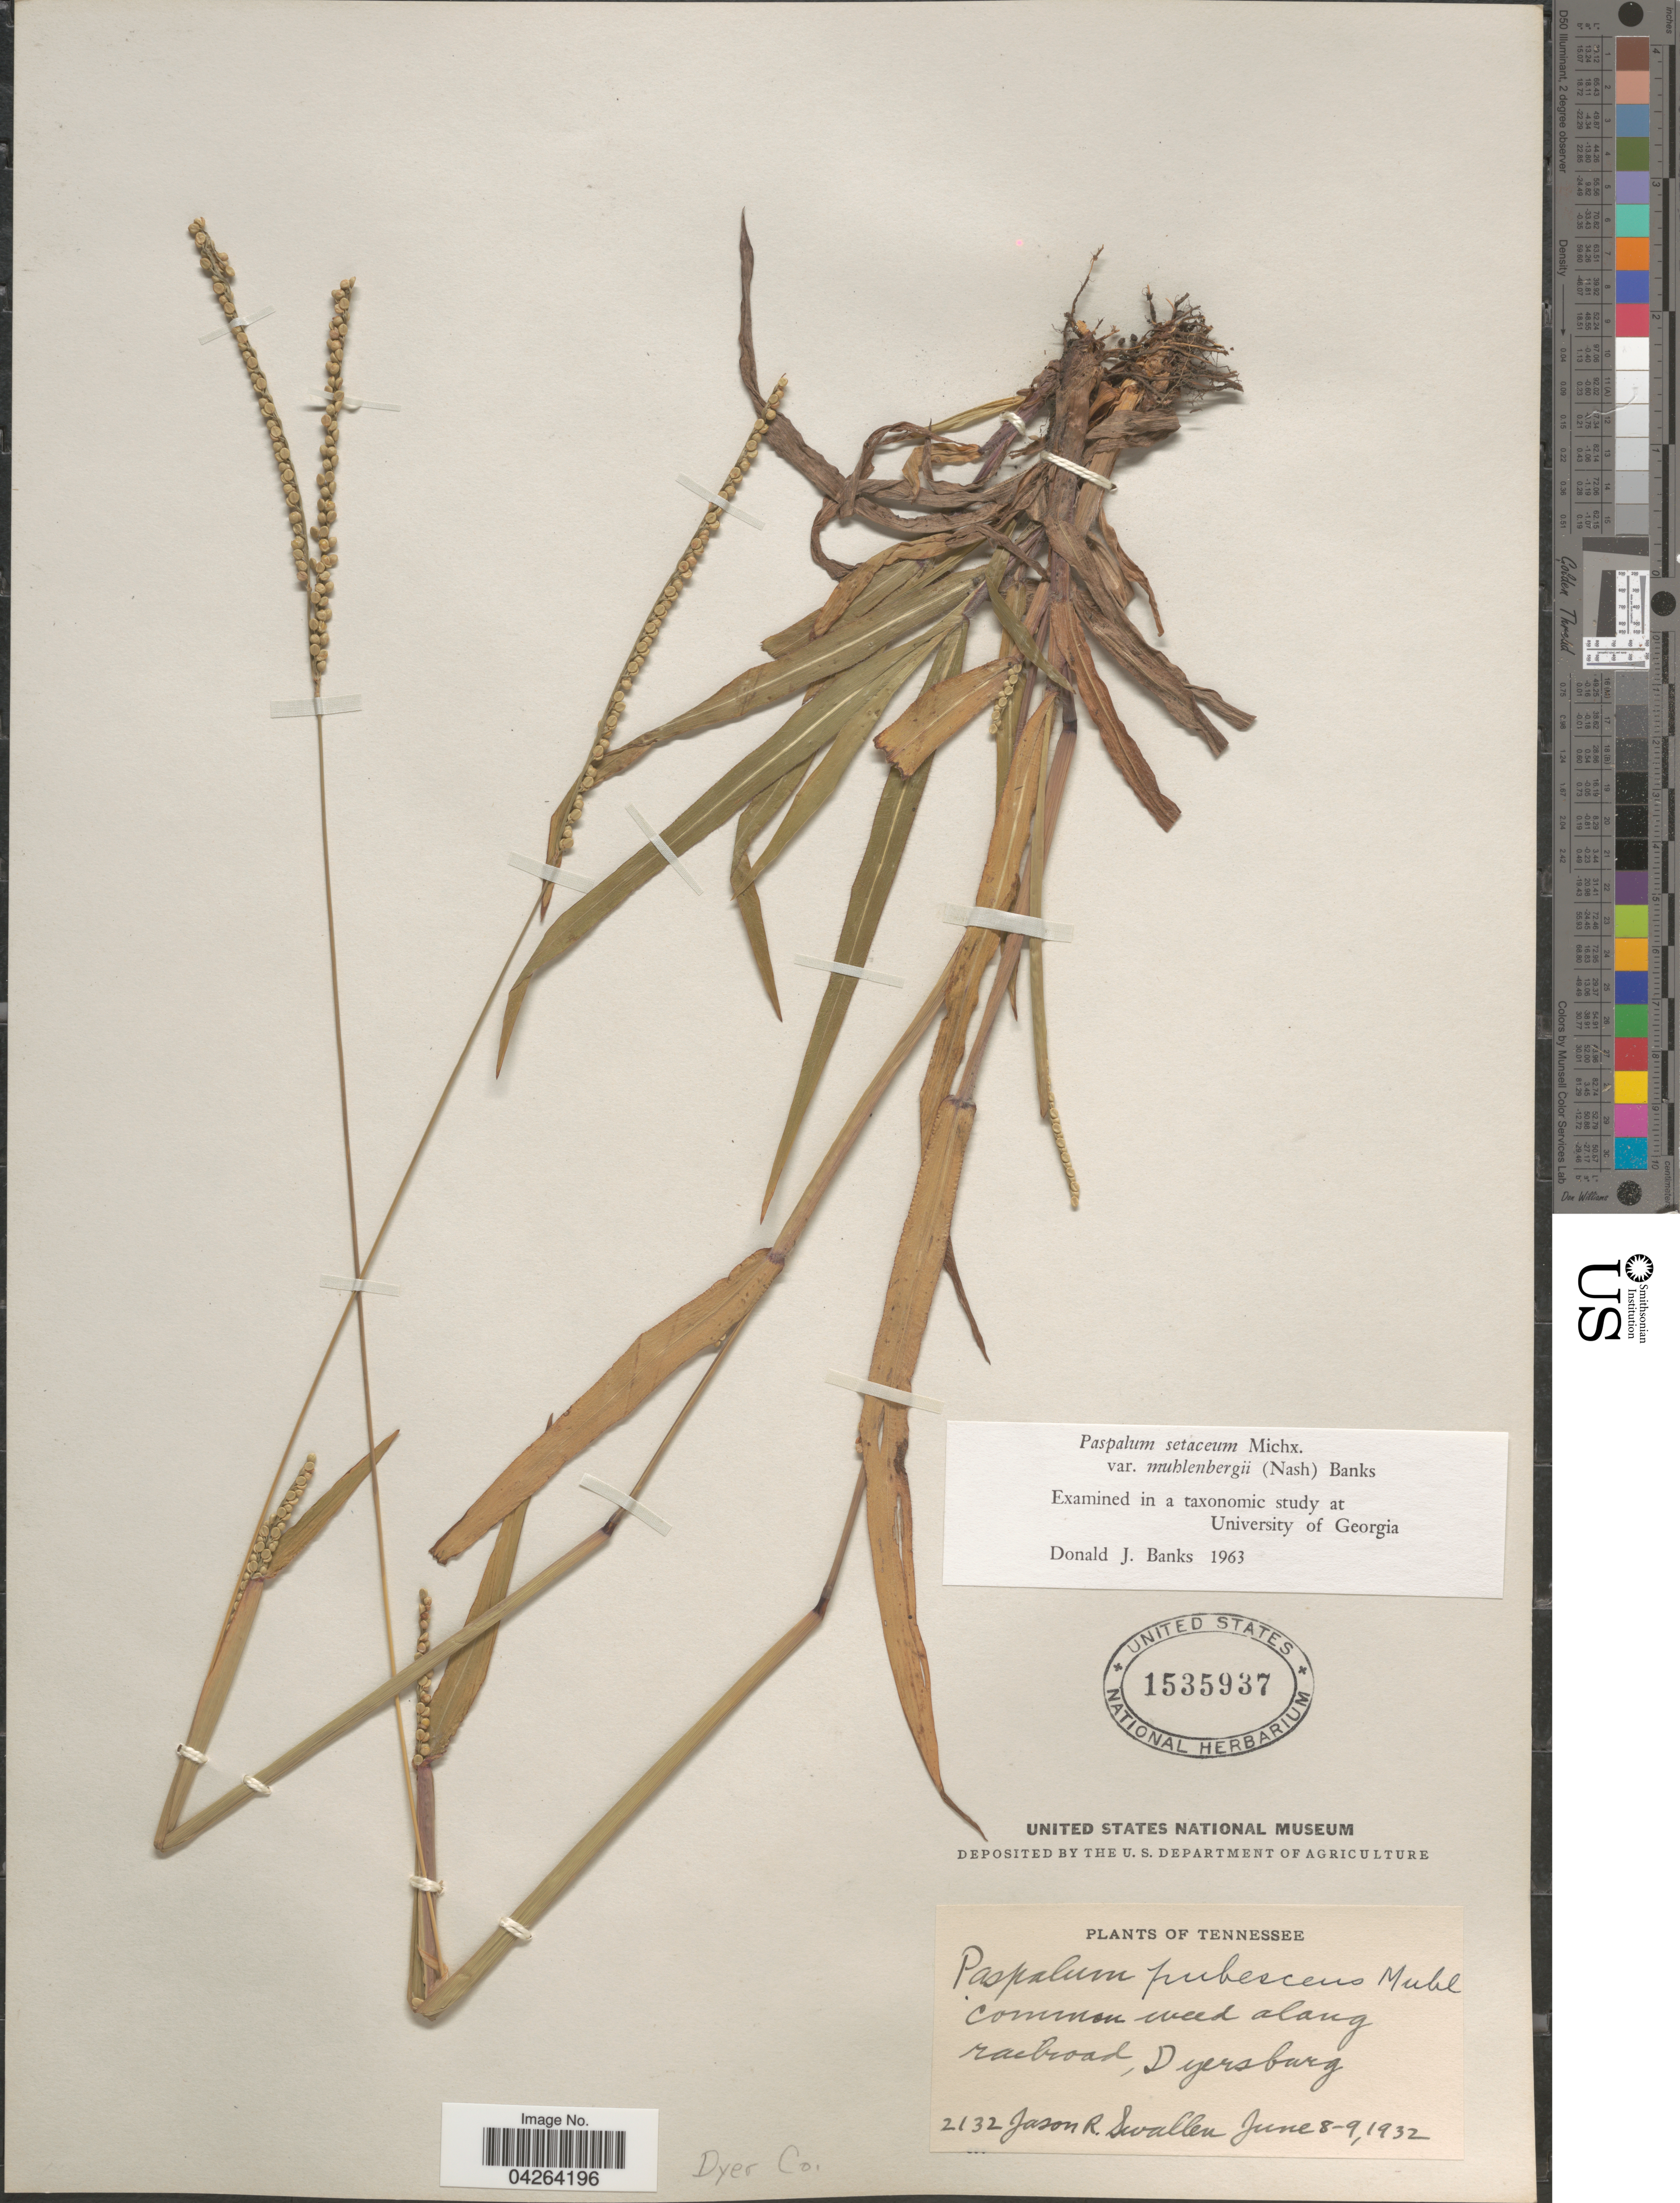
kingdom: Plantae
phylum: Tracheophyta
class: Liliopsida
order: Poales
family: Poaceae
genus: Paspalum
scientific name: Paspalum setaceum var. muhlenbergii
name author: (Nash) D.J. Banks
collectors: J. R. Swallen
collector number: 2132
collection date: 1932-06-08/1932-06-09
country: United States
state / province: Tennessee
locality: Common weed along railroad, Dyersburg.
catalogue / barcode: US 1535937